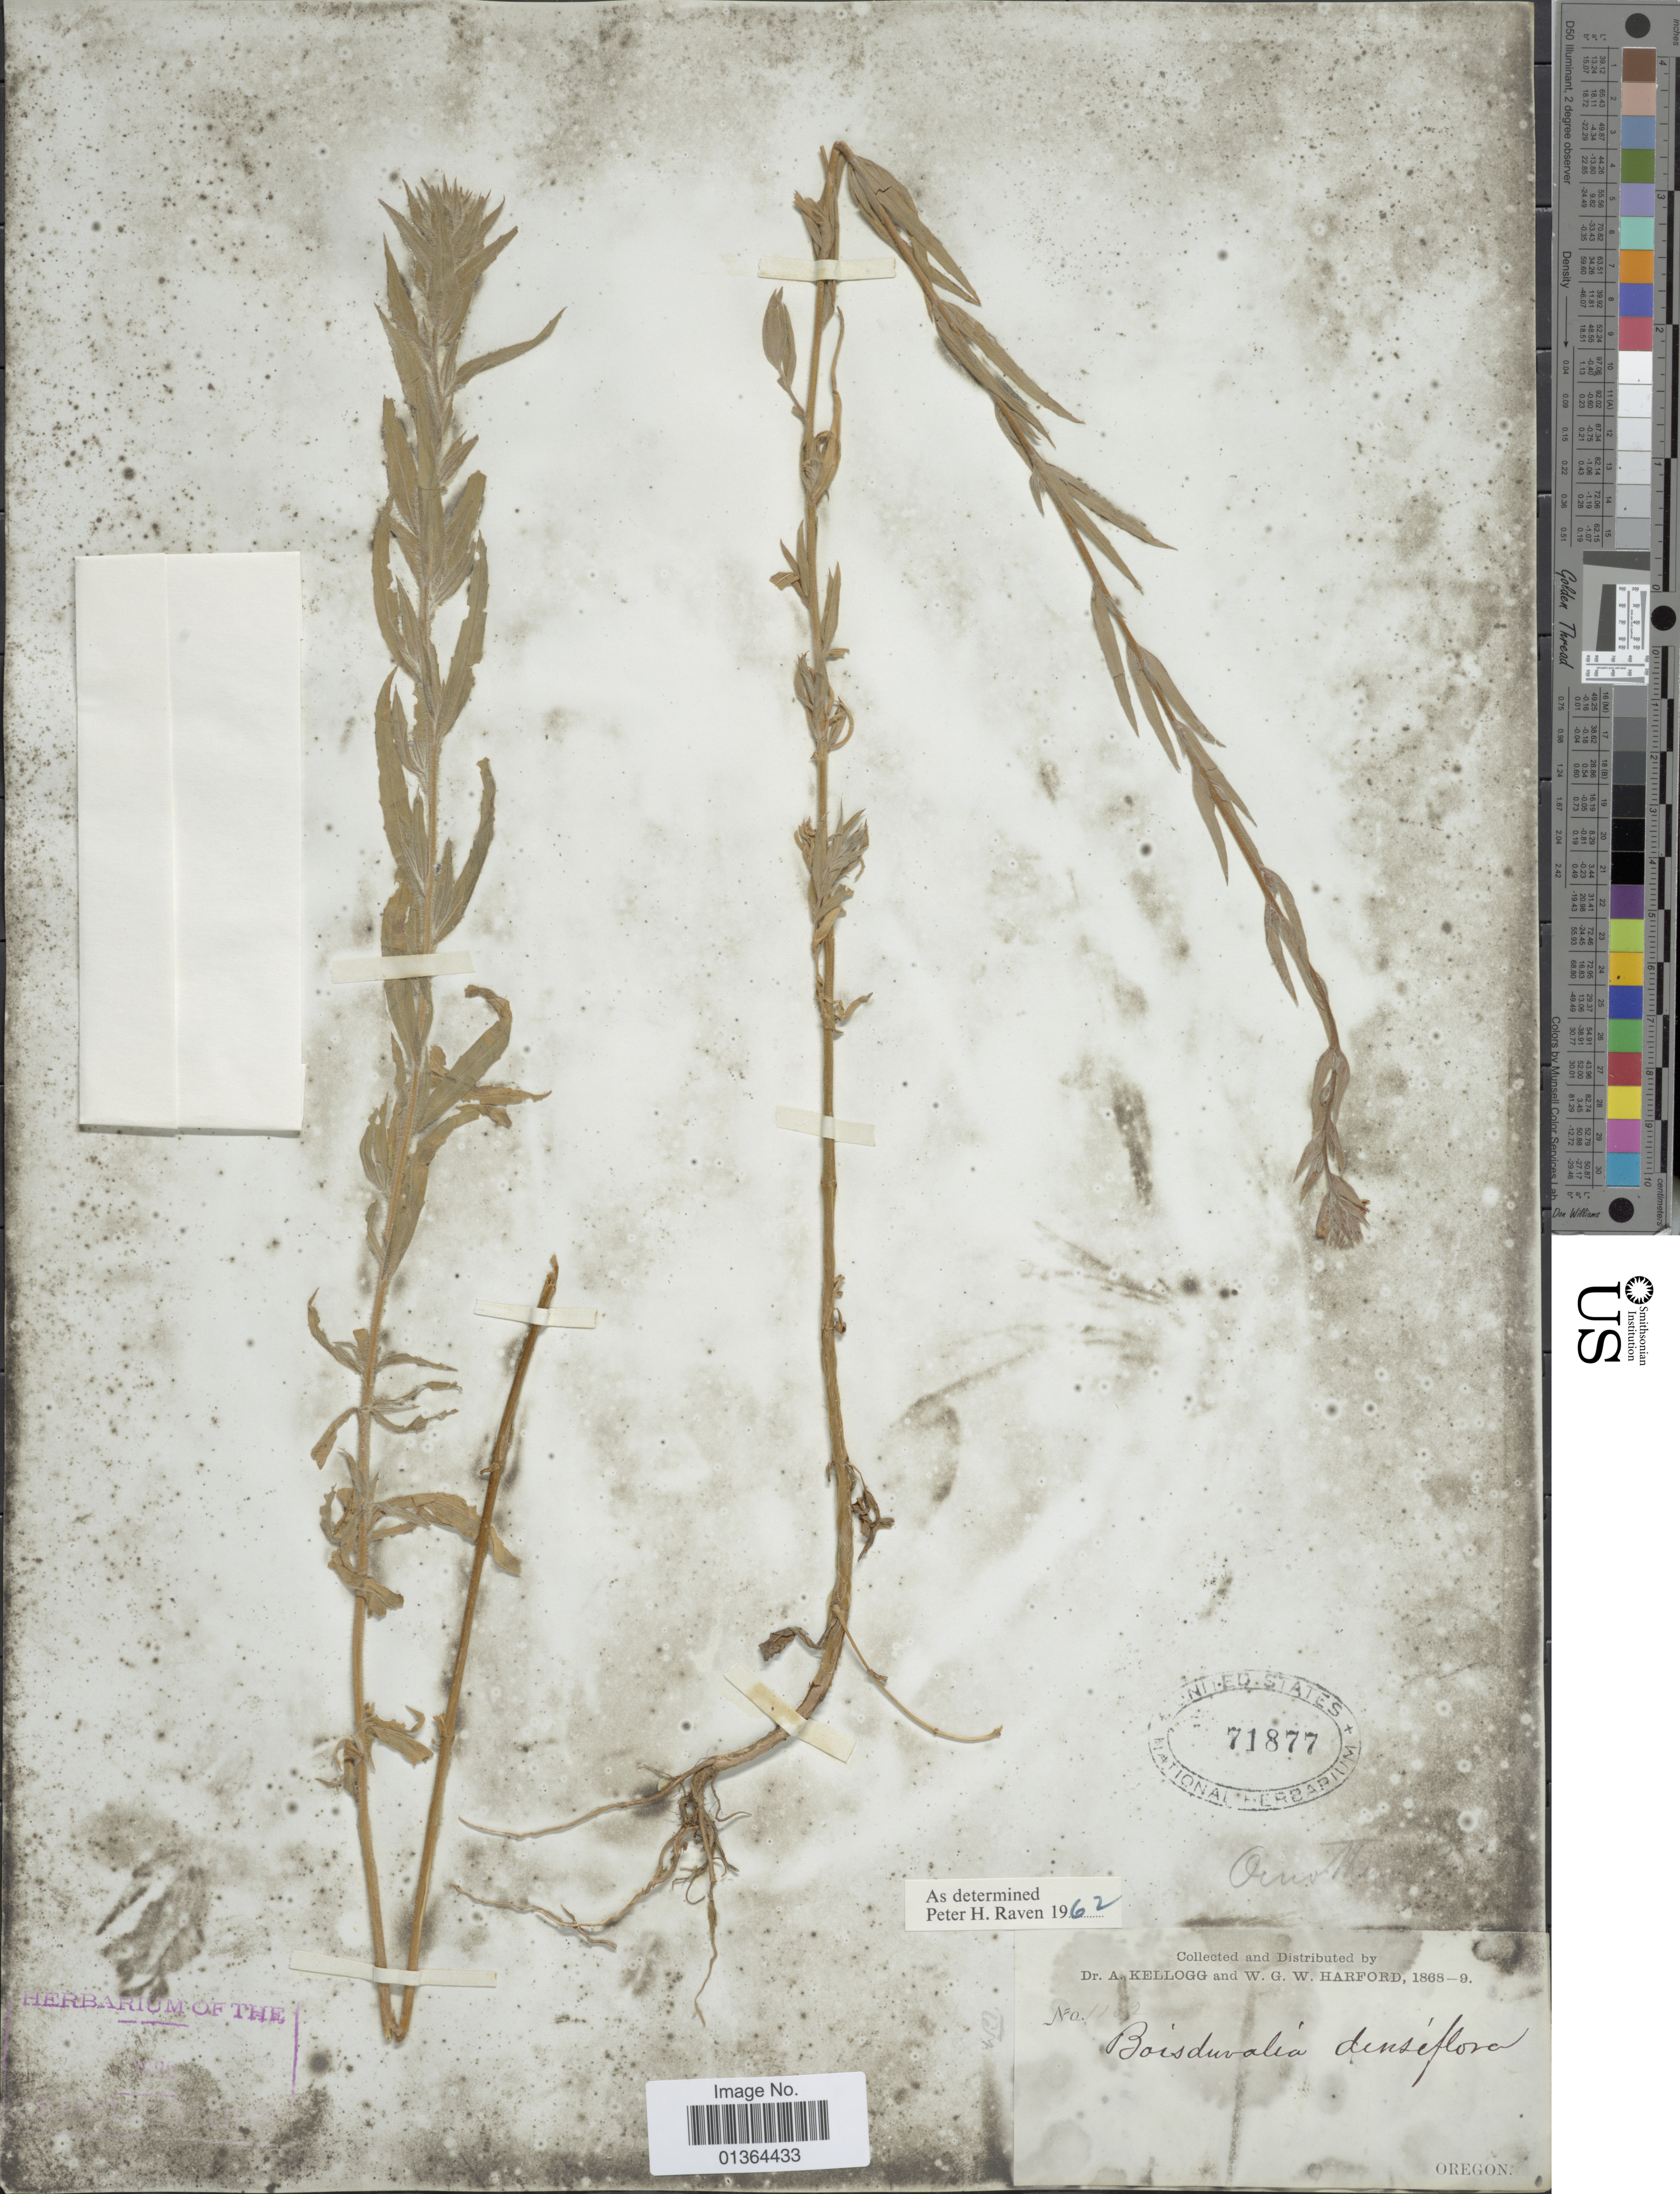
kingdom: Plantae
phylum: Tracheophyta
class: Magnoliopsida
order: Myrtales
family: Onagraceae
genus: Epilobium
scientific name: Epilobium densiflorum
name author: (Lindl.) Hoch & P.H. Raven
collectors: A. Kellogg & W. G. W. Harford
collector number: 1182*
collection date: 1868/1869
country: United States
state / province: Oregon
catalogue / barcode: US 71877